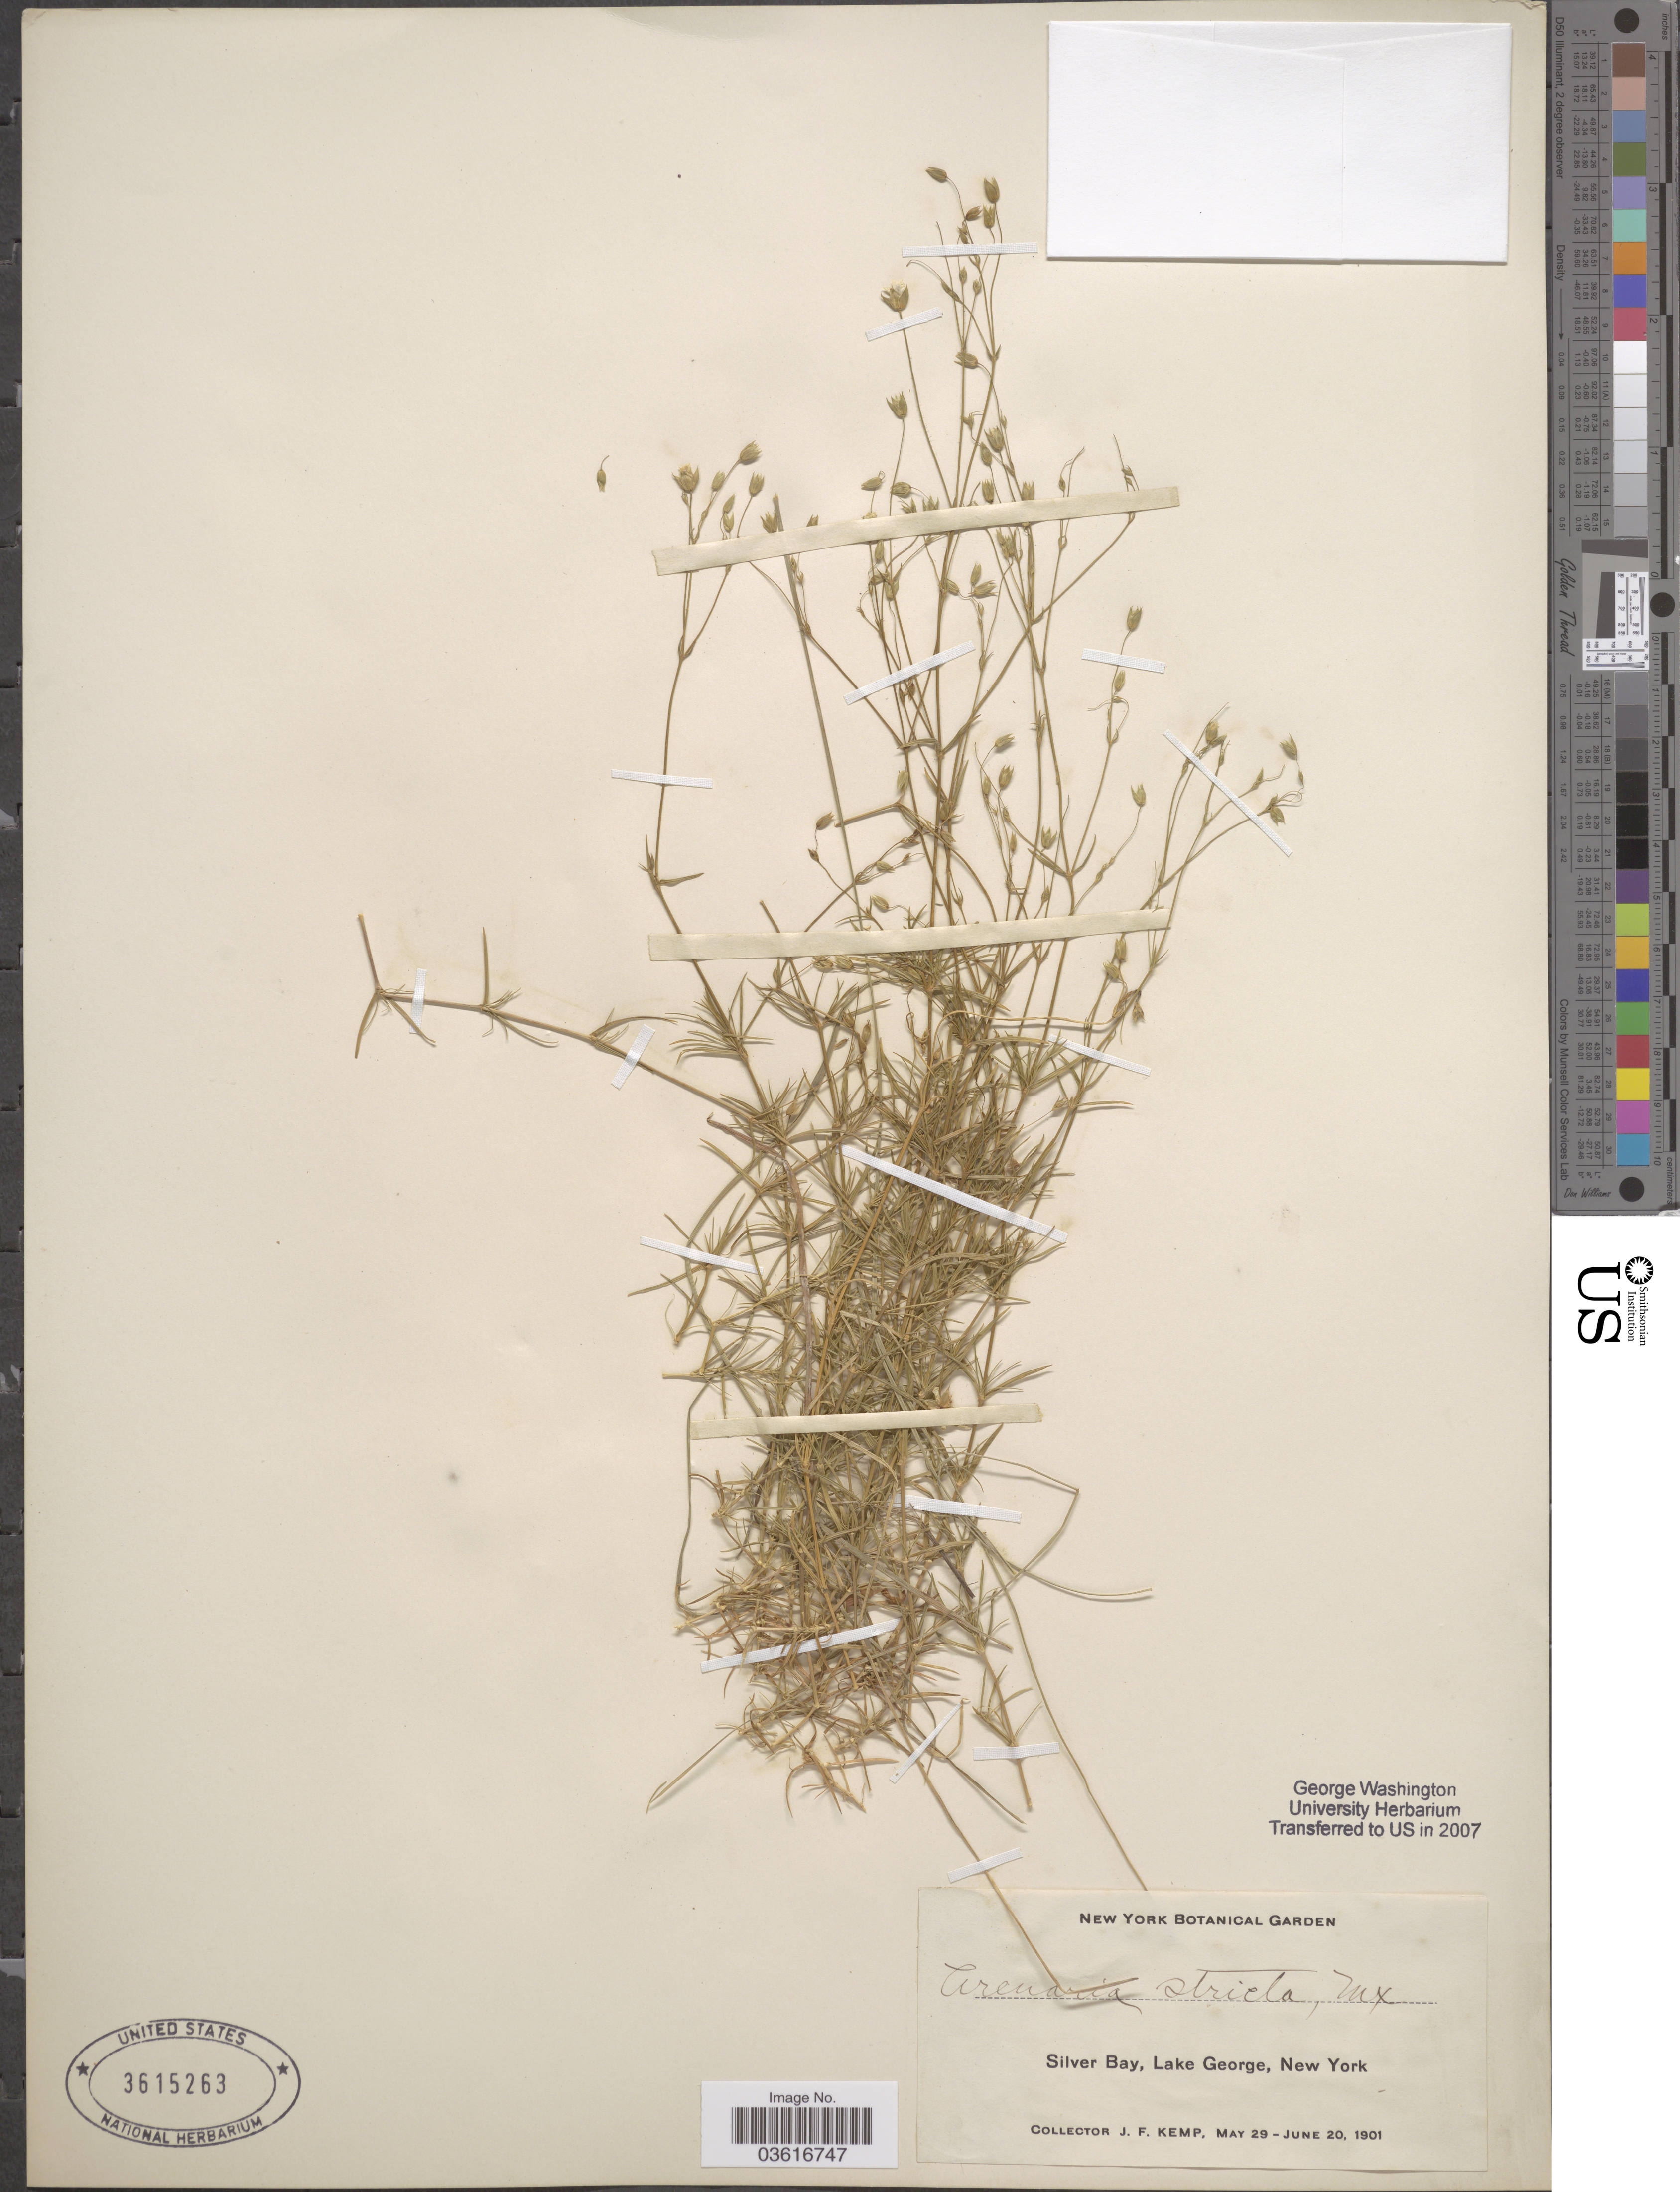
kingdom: Plantae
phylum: Tracheophyta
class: Magnoliopsida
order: Caryophyllales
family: Caryophyllaceae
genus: Minuartia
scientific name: Minuartia stricta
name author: (Sw.) Hiern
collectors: J. F. Kemp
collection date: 1901-05-29/1901-06-20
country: United States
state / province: New York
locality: Silver Bay, Lake George.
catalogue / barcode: US 3615263